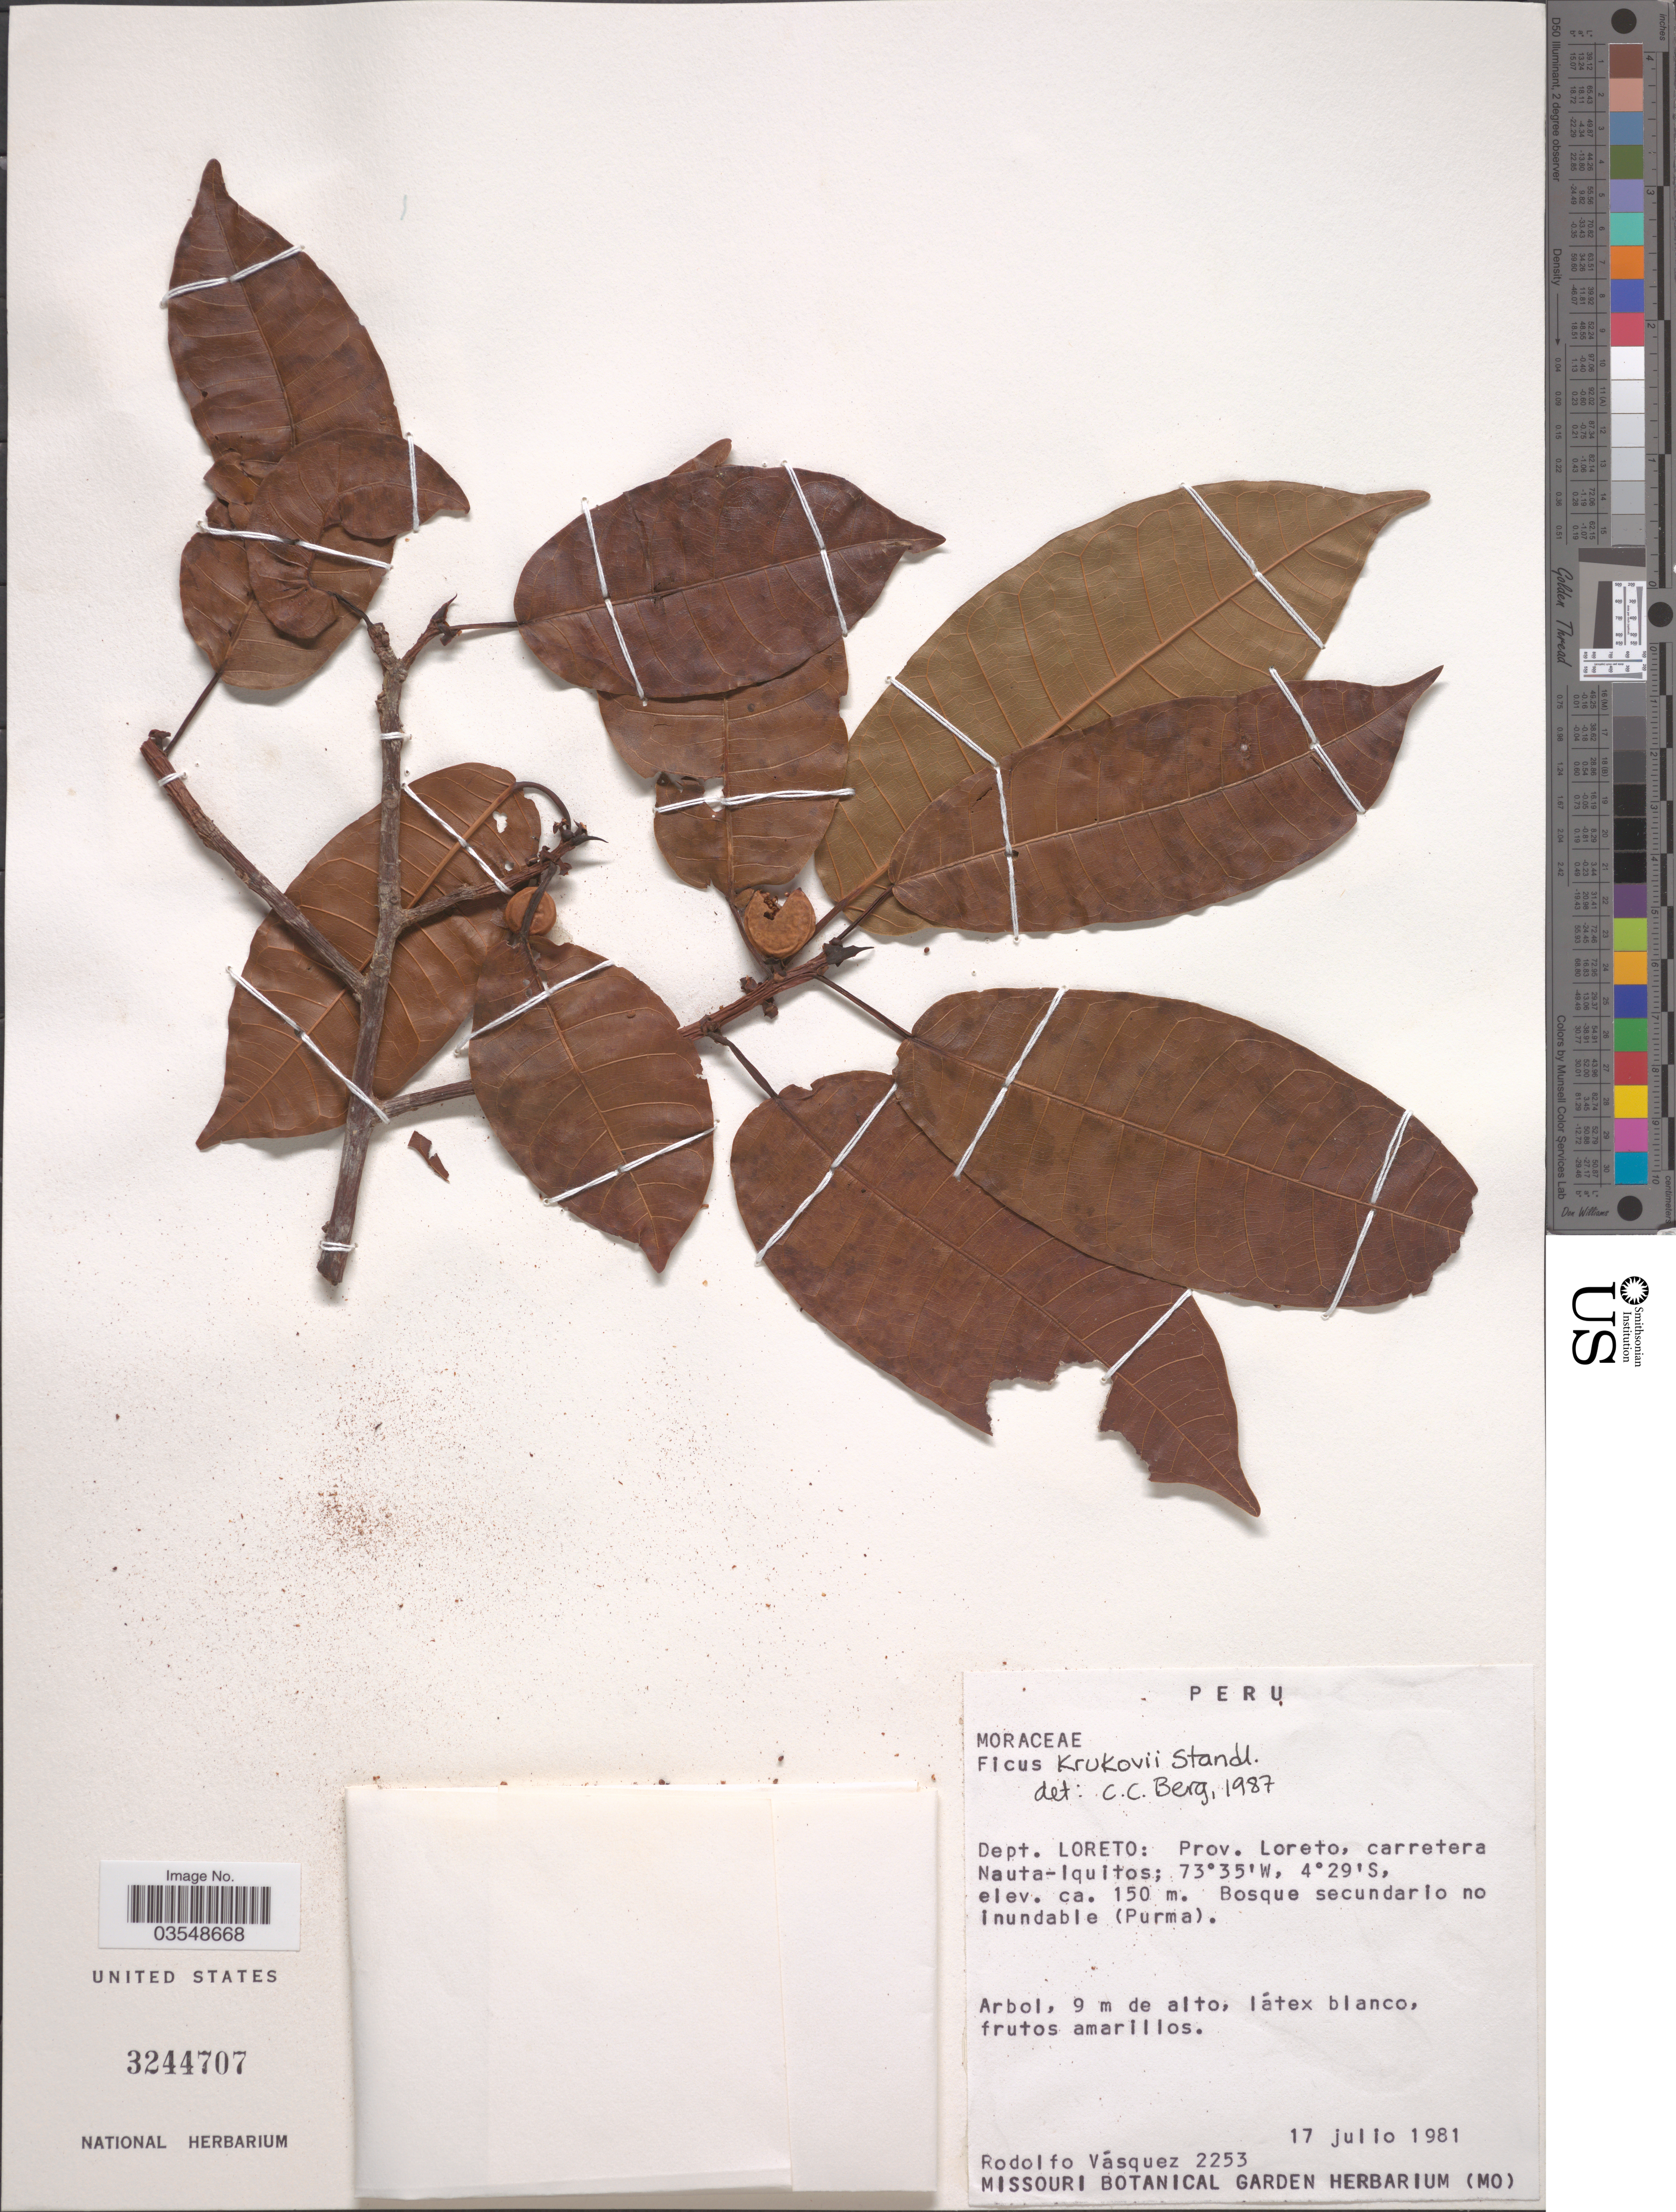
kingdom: Plantae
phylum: Tracheophyta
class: Magnoliopsida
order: Rosales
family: Moraceae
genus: Ficus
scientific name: Ficus krukovii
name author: Standl.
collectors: R. Vásquez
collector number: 2253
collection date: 1981-07-17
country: Peru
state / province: Loreto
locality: Dpto. Loreto: Prov. Loreto, carretera Nauta- Iquitos.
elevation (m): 150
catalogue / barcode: US 3244707